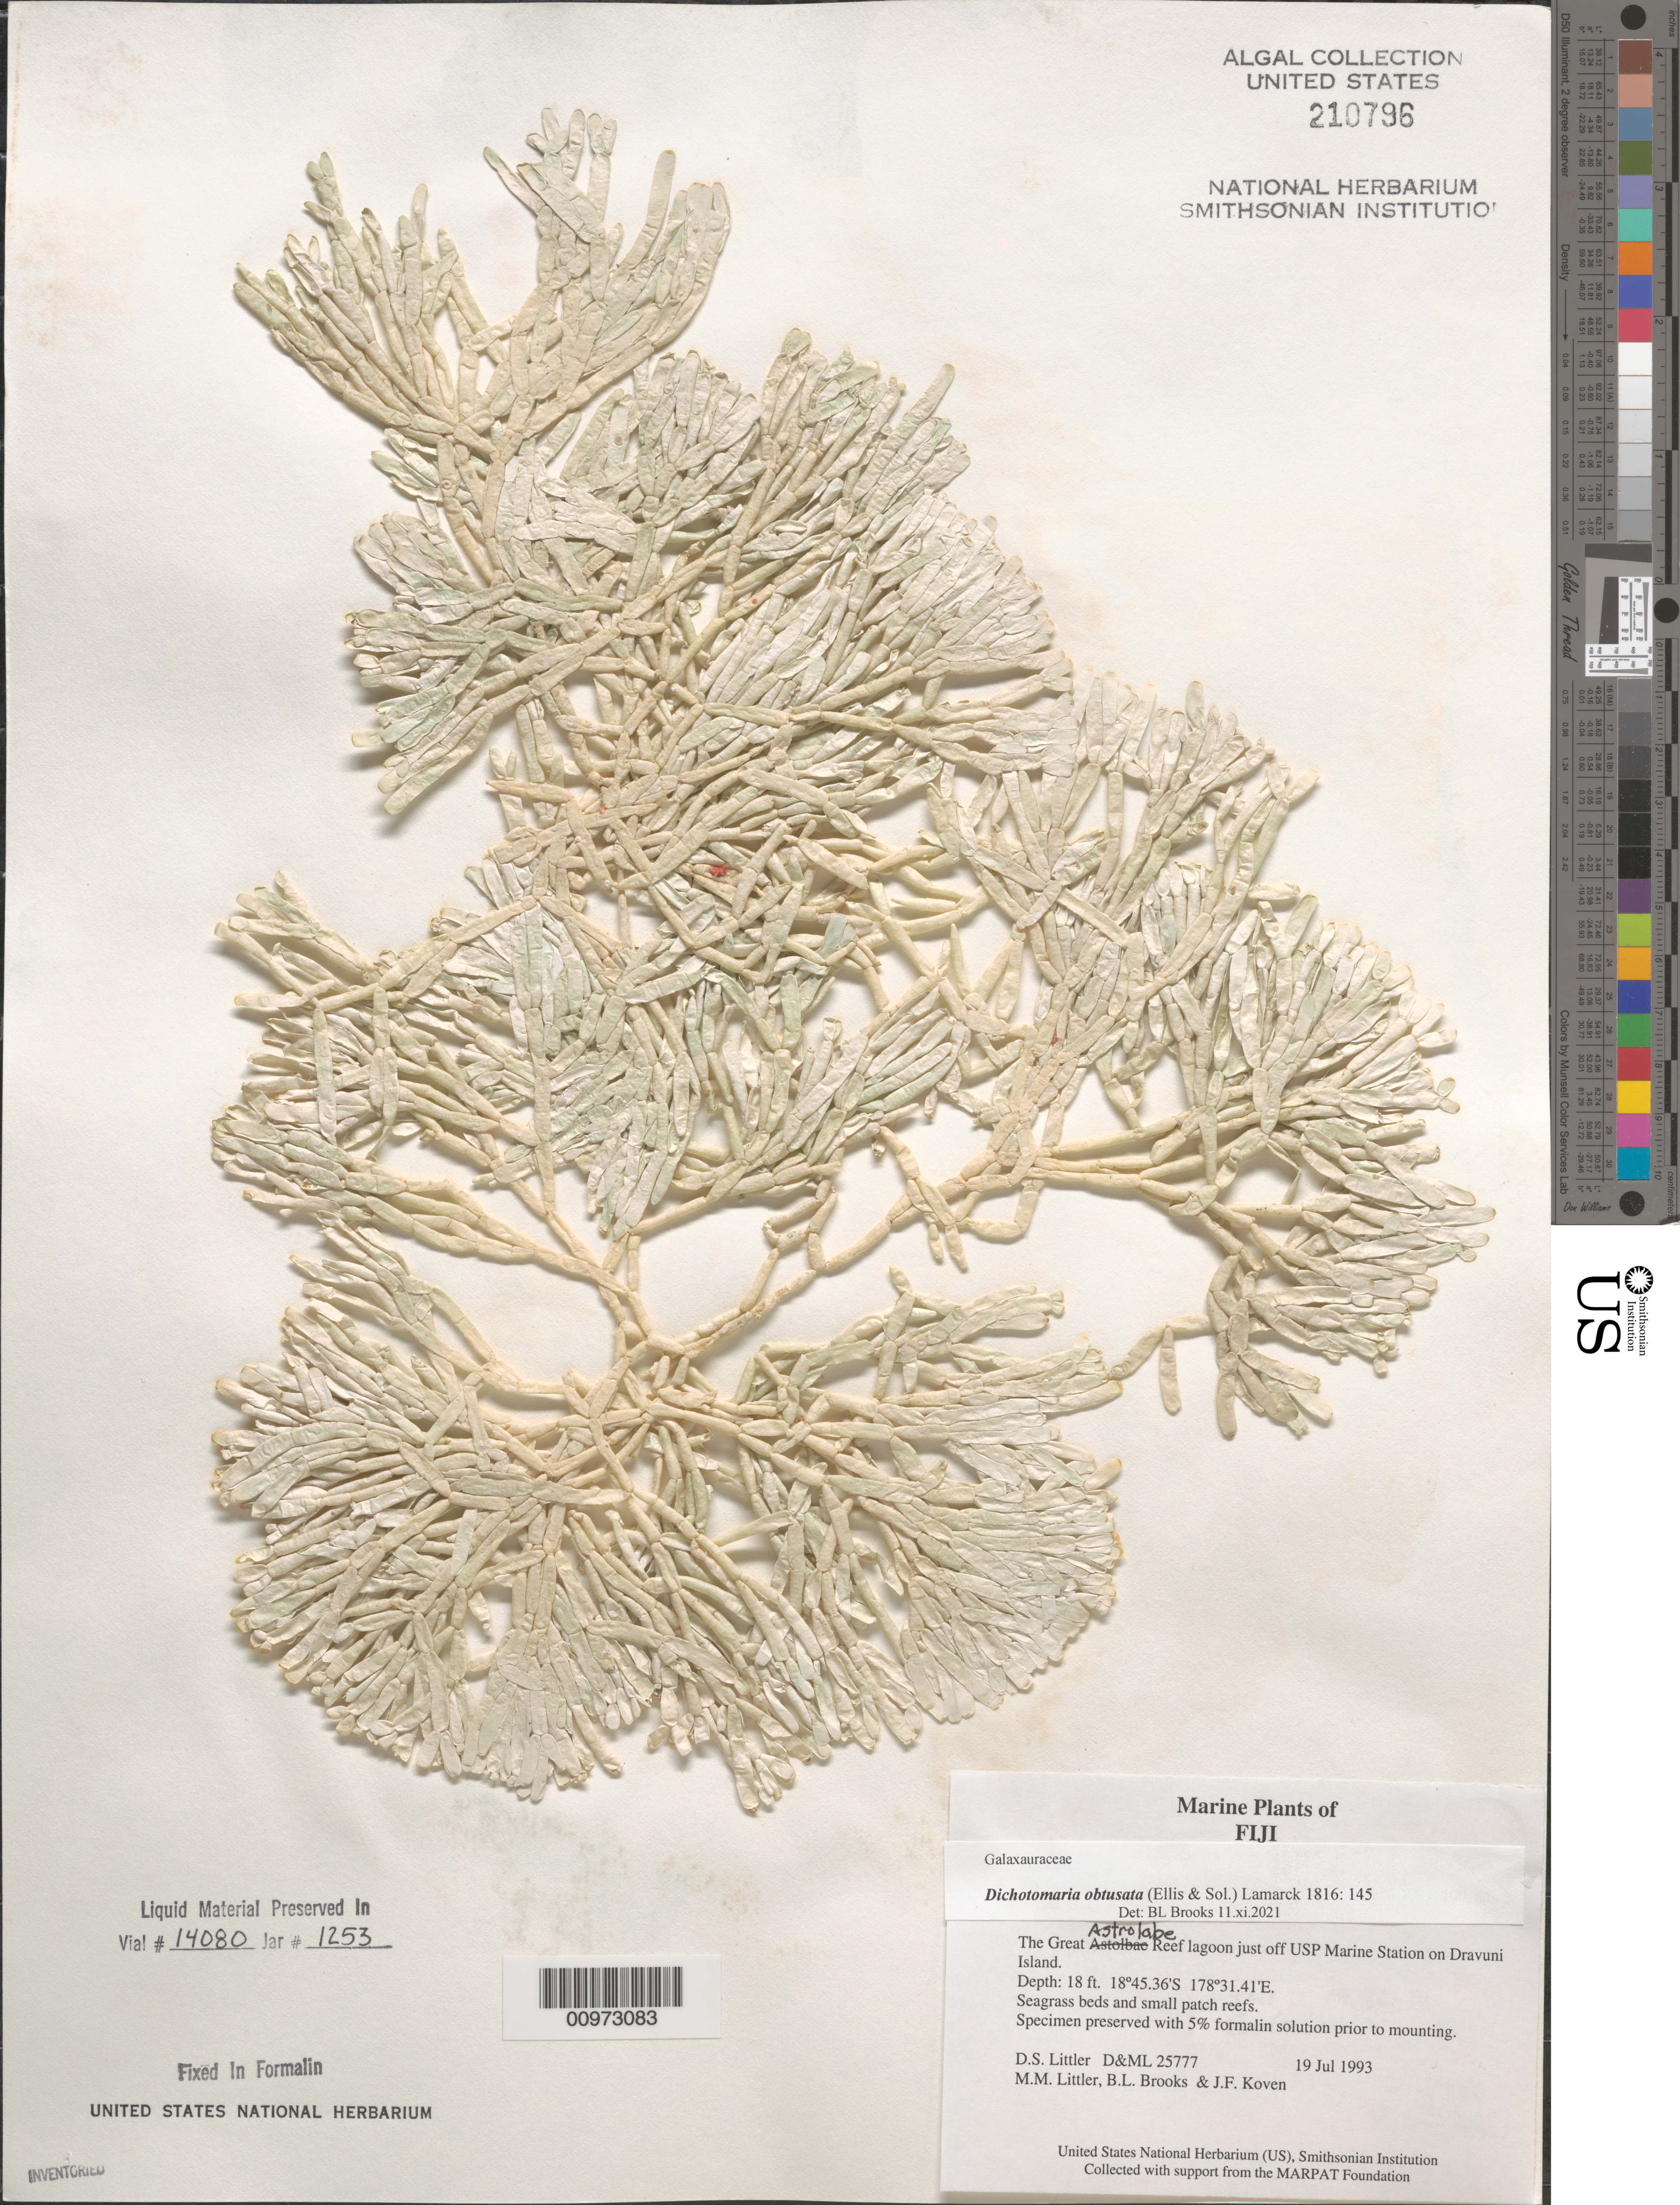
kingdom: Plantae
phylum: Rhodophyta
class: Florideophyceae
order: Nemaliales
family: Galaxauraceae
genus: Dichotomaria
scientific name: Dichotomaria obtusata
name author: (Ellis & Sol.) Lam.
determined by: Brooks, B. L., (BOT), Smithsonian Institution - National Museum of Natural History (UNITED STATES)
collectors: D. S. Littler, M. M. Littler, B. Brooks & J. Koven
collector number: D&ML 25777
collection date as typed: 19 Jul 1993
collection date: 1993-07-19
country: Fiji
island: Dravuni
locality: Great Astrolabe Reef lagoon just off USP Marine Station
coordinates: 18 45.36'S, 178 31.41'E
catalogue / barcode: US 210796